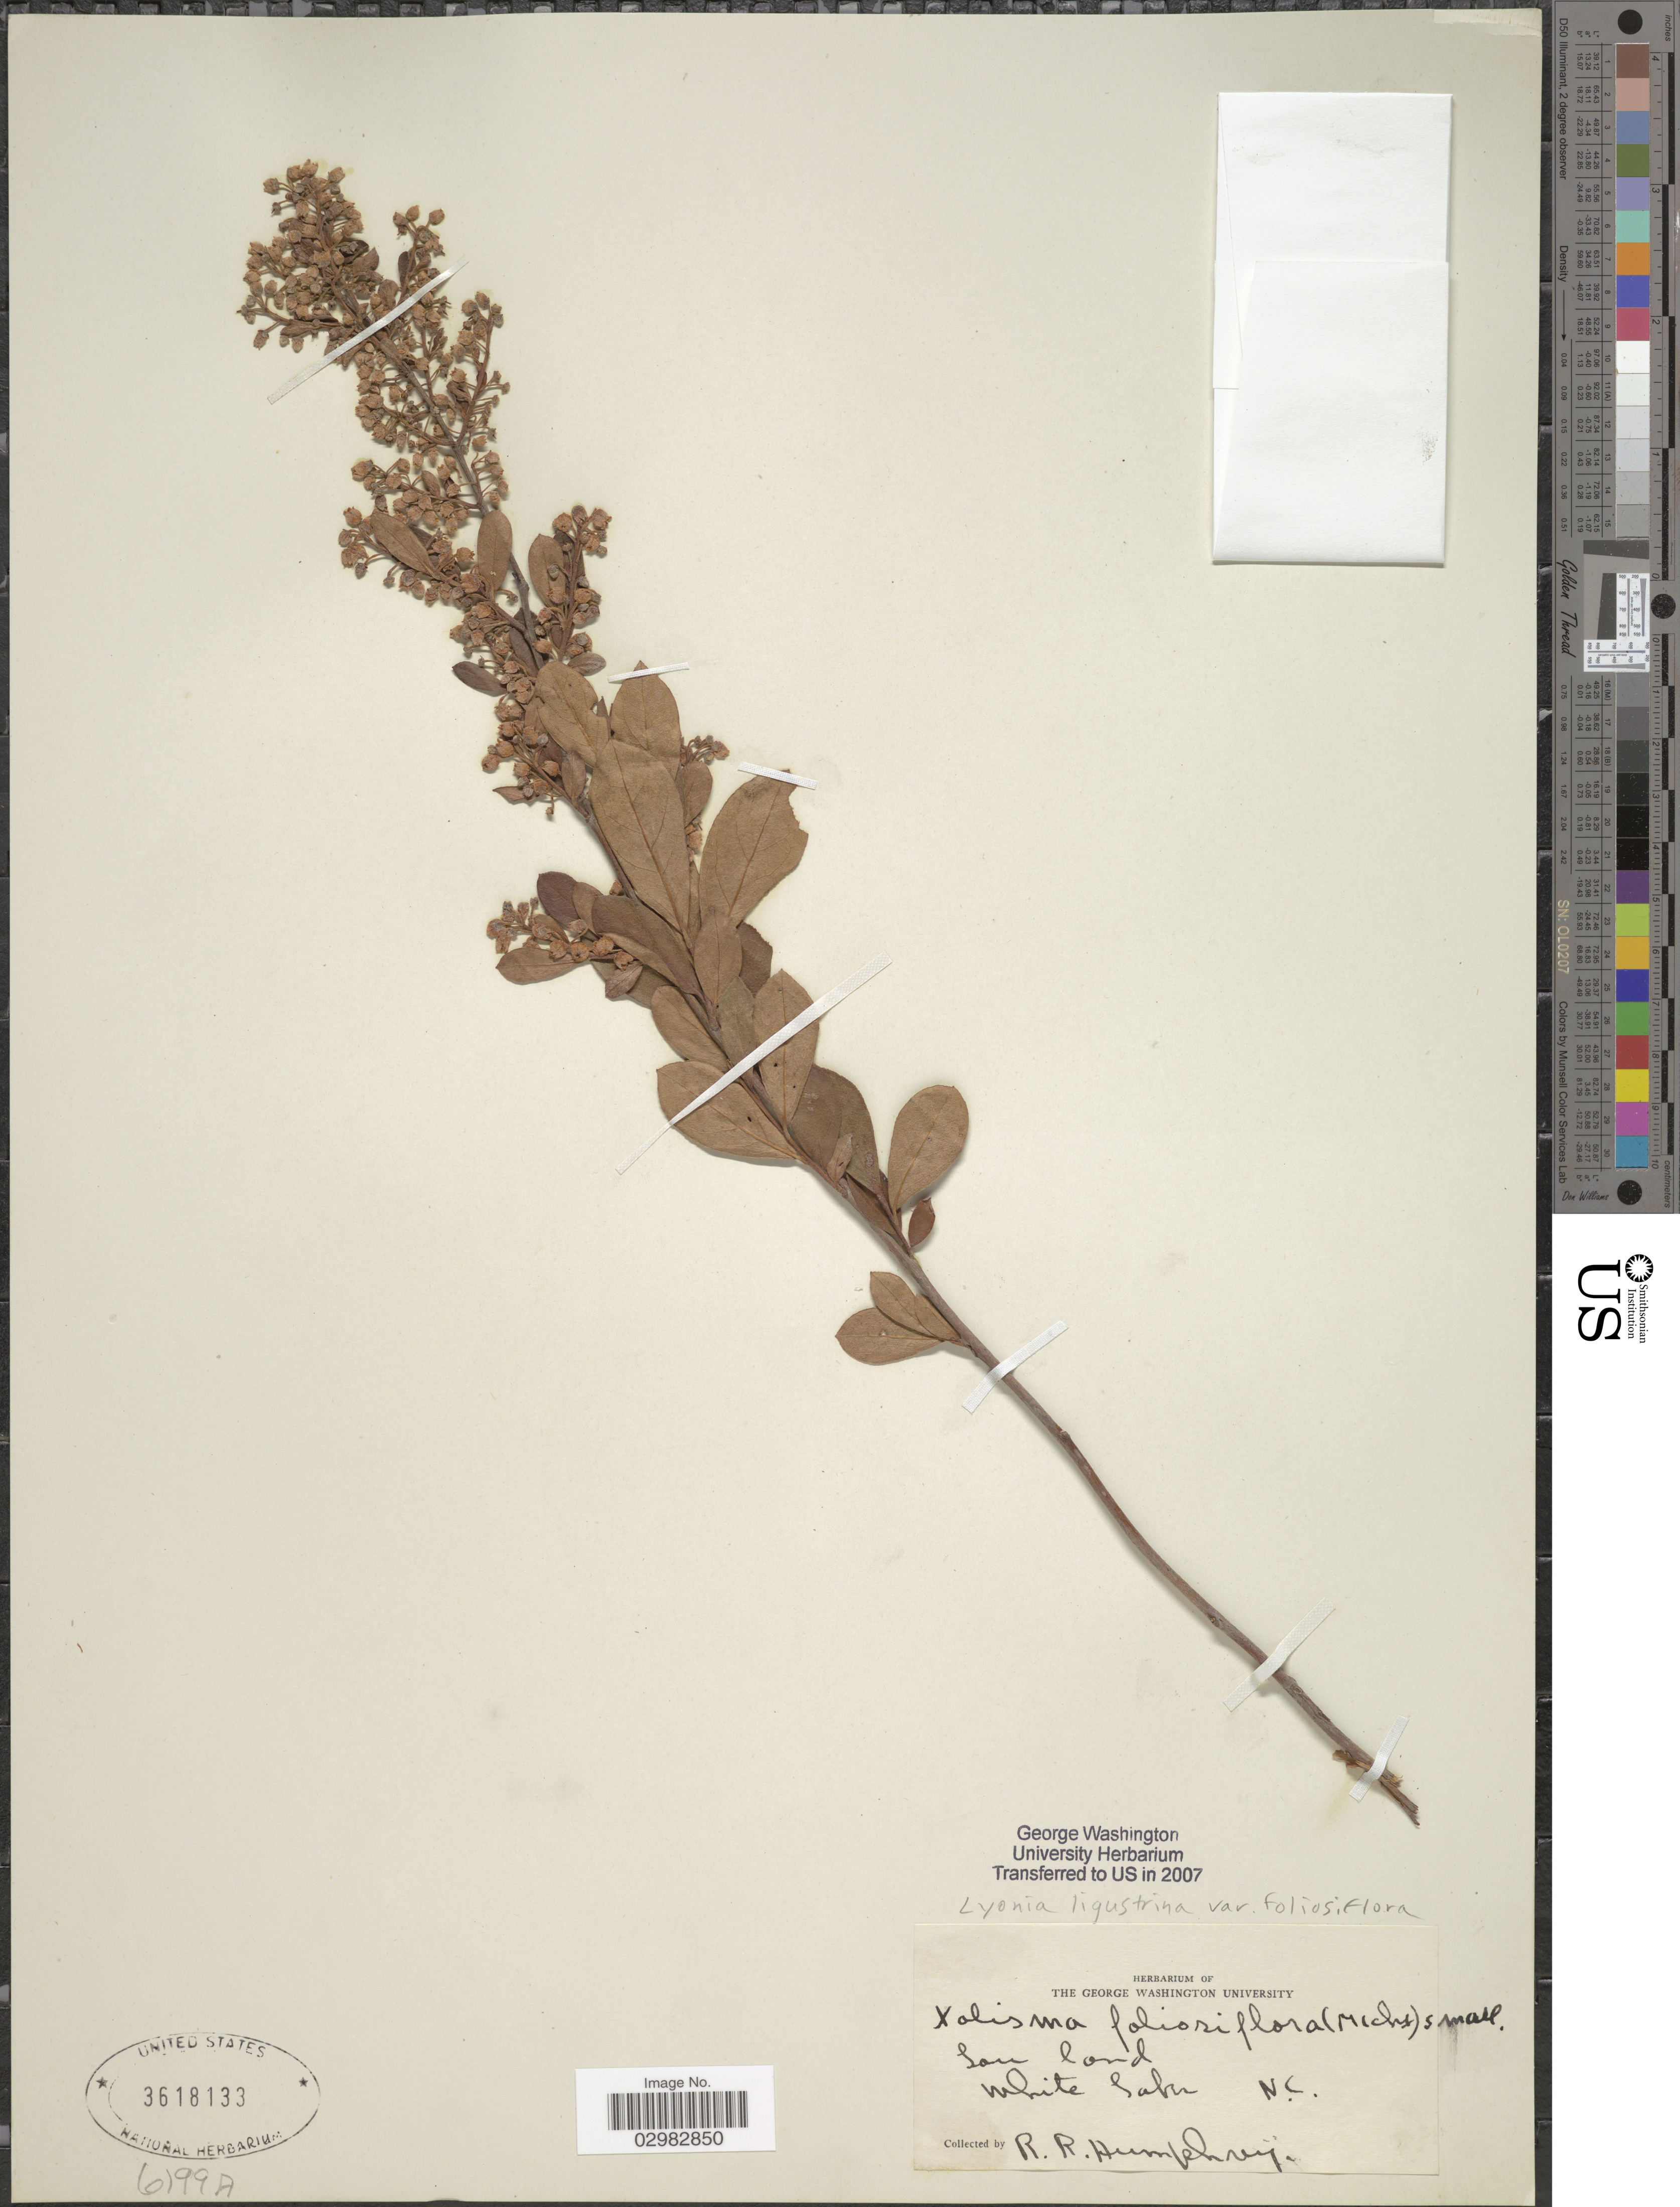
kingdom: Plantae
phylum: Tracheophyta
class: Magnoliopsida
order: Ericales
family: Ericaceae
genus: Lyonia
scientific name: Lyonia ligustrina var. foliosiflora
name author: (Michx.) Fernald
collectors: R. Humphrey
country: United States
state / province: North Carolina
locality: Low land, White Lake, N. C.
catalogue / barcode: US 3618133